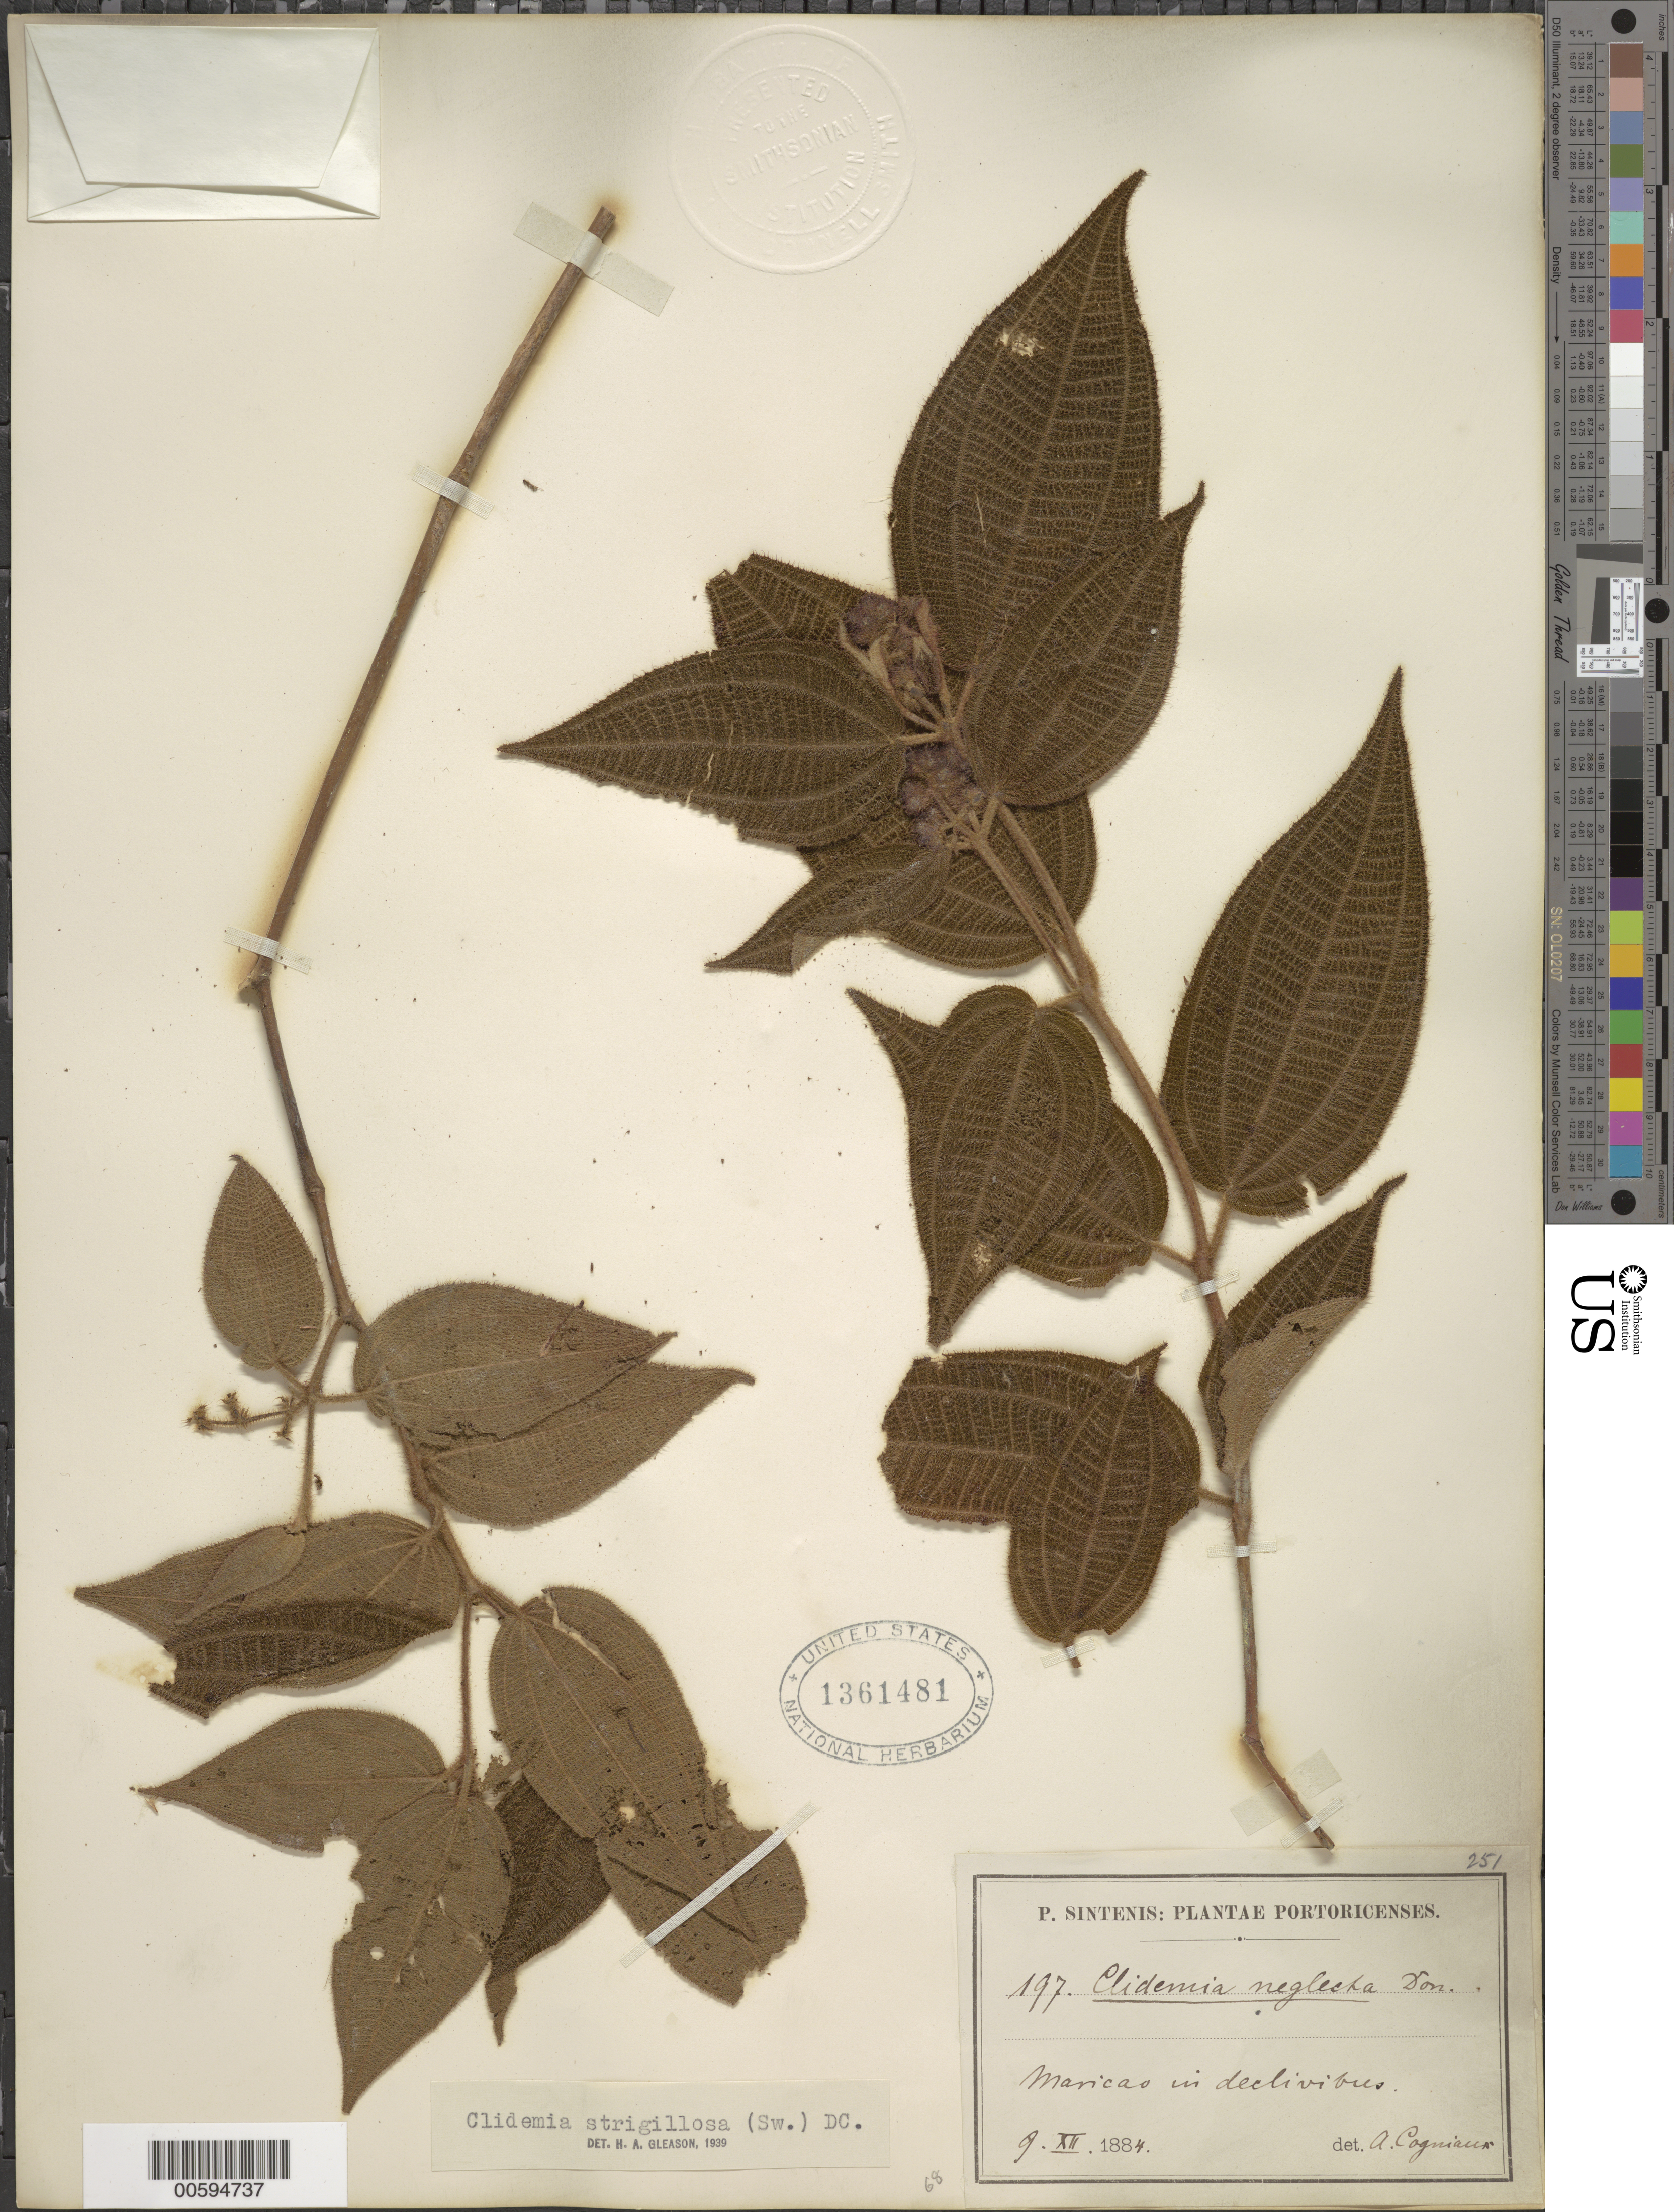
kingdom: Plantae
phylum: Tracheophyta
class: Magnoliopsida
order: Myrtales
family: Melastomataceae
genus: Clidemia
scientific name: Clidemia strigillosa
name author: (Sw.) DC.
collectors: P. Sintenis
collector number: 197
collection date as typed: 09 Dec 1884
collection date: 1884-12-09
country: Puerto Rico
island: Greater Antilles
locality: Maricao, in declivibus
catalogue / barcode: US 1361481